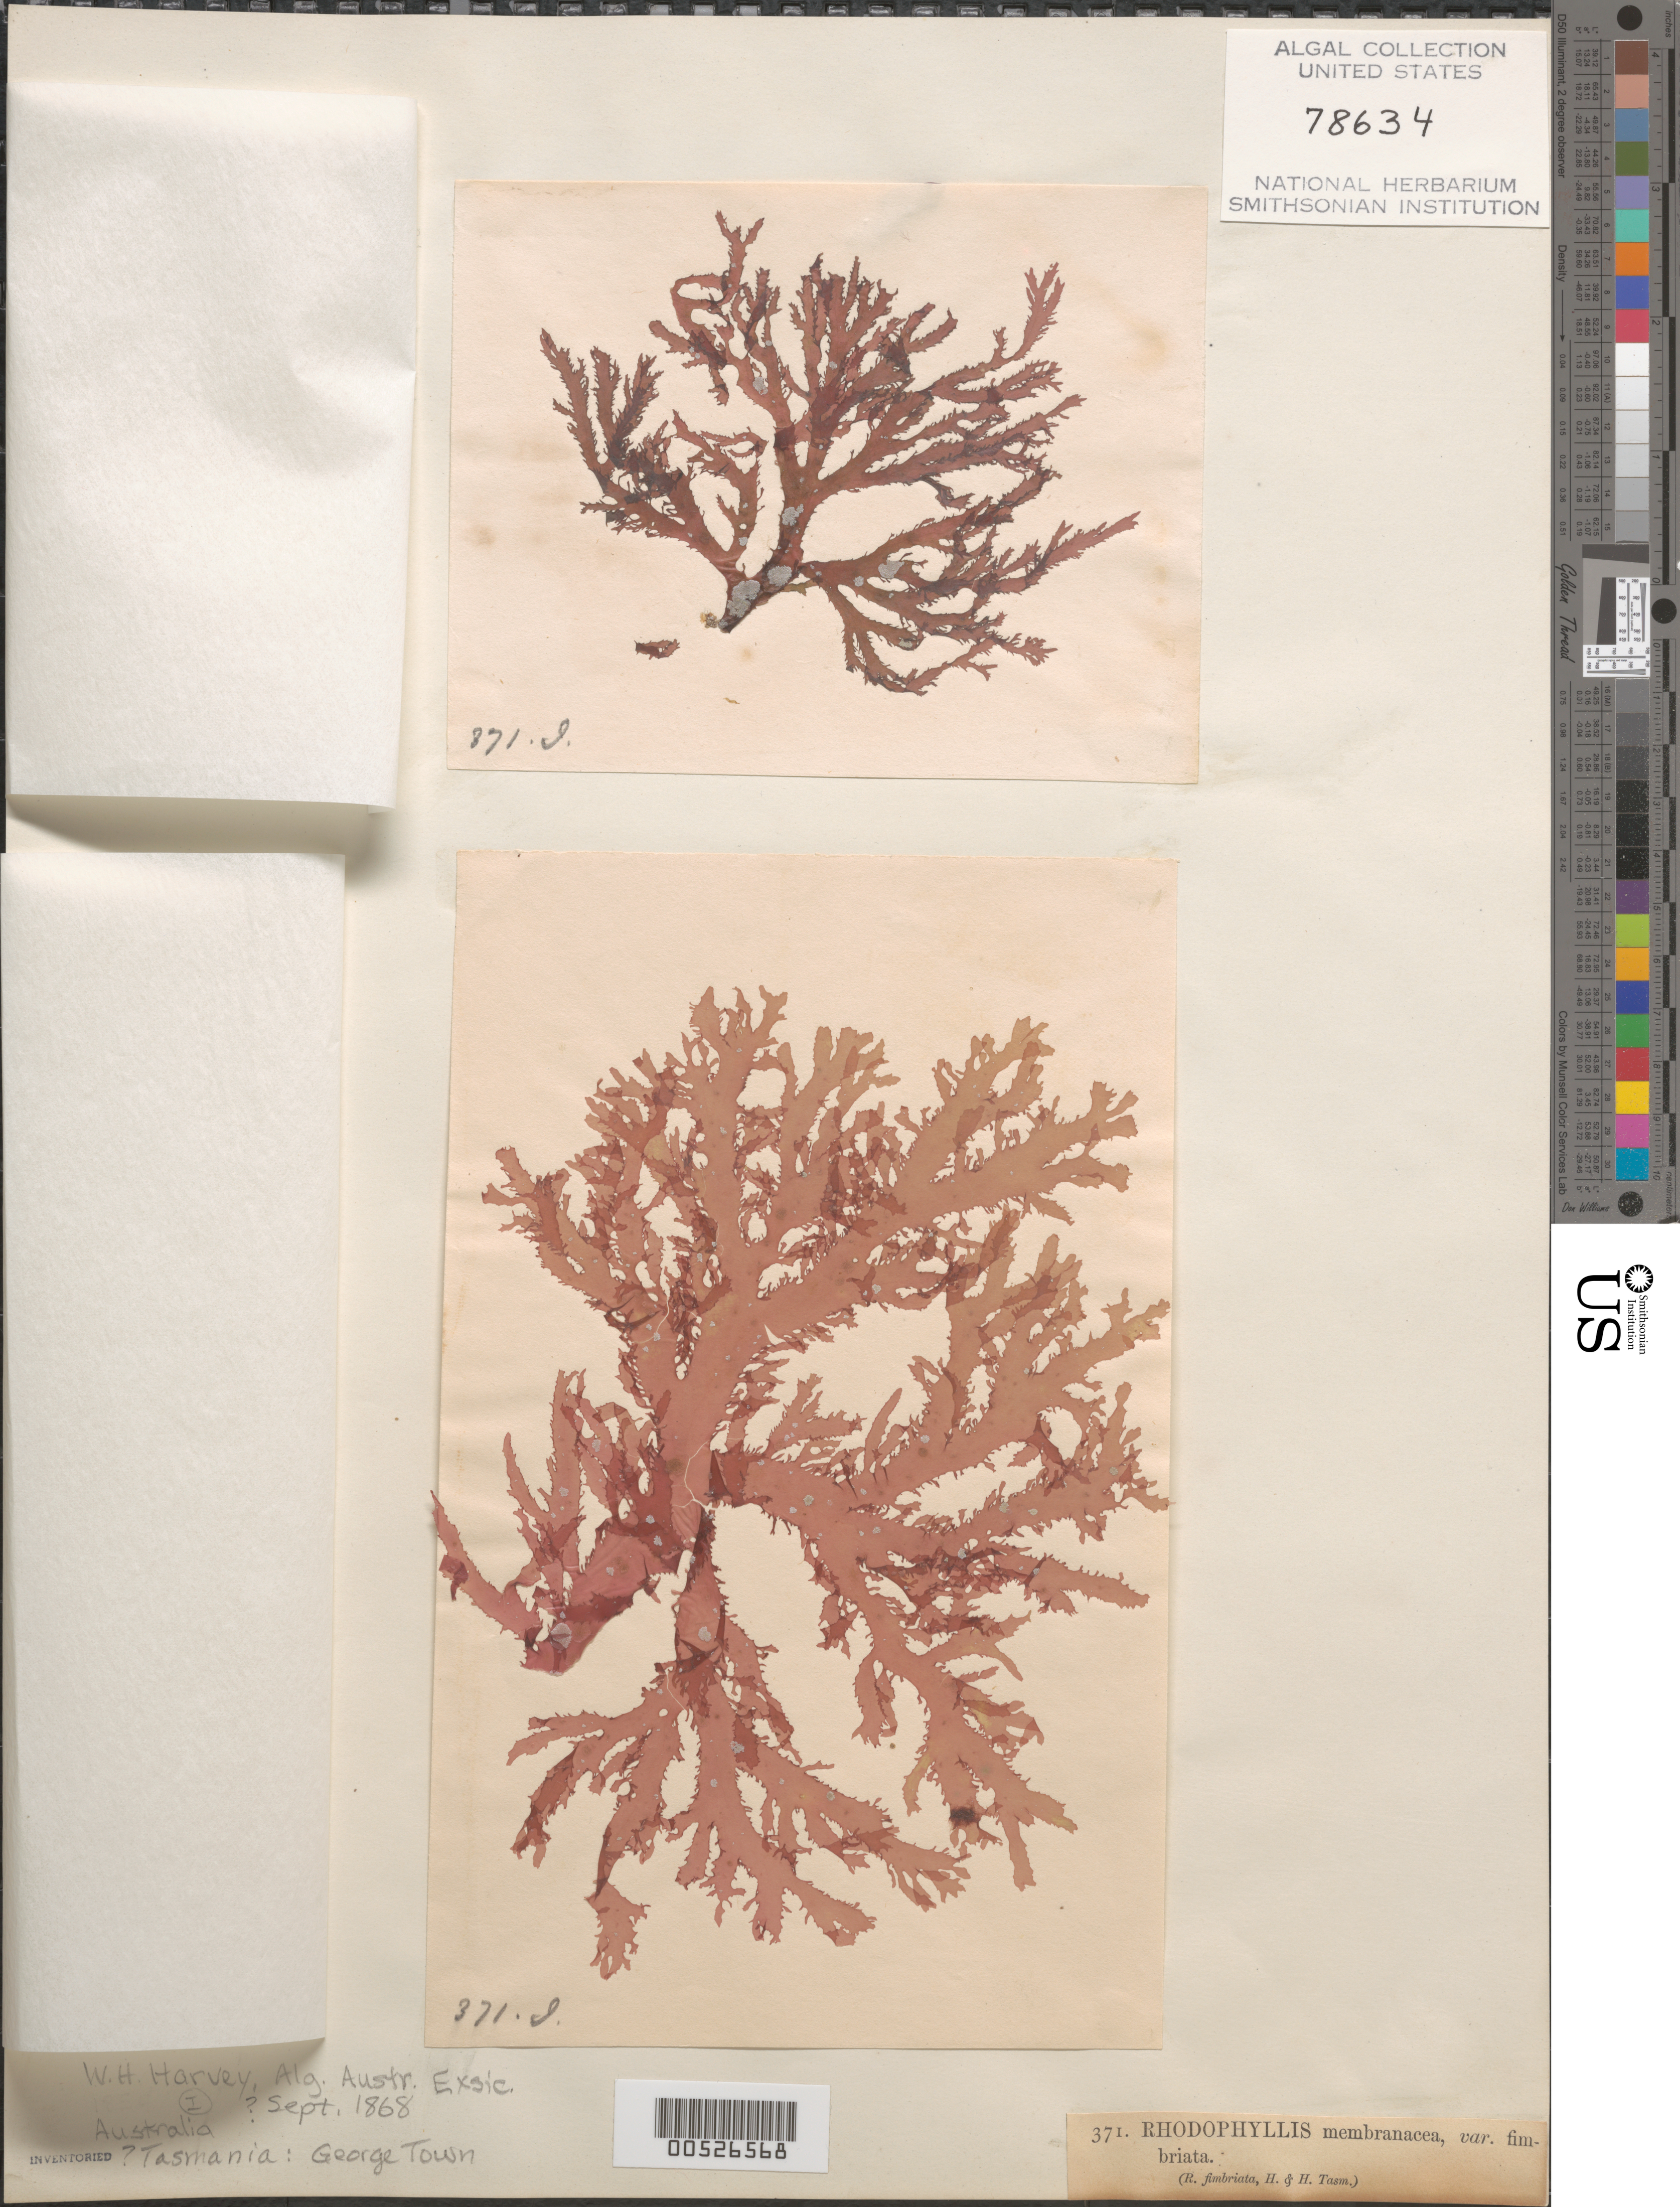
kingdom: Plantae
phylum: Rhodophyta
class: Florideophyceae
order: Gigartinales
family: Cystocloniaceae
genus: Rhodophyllis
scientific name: Rhodophyllis membranacea var. fimbriata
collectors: W. Harvey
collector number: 371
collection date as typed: Sep 1868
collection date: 1868-09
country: Australia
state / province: Tasmania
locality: George Town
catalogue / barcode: US 78634